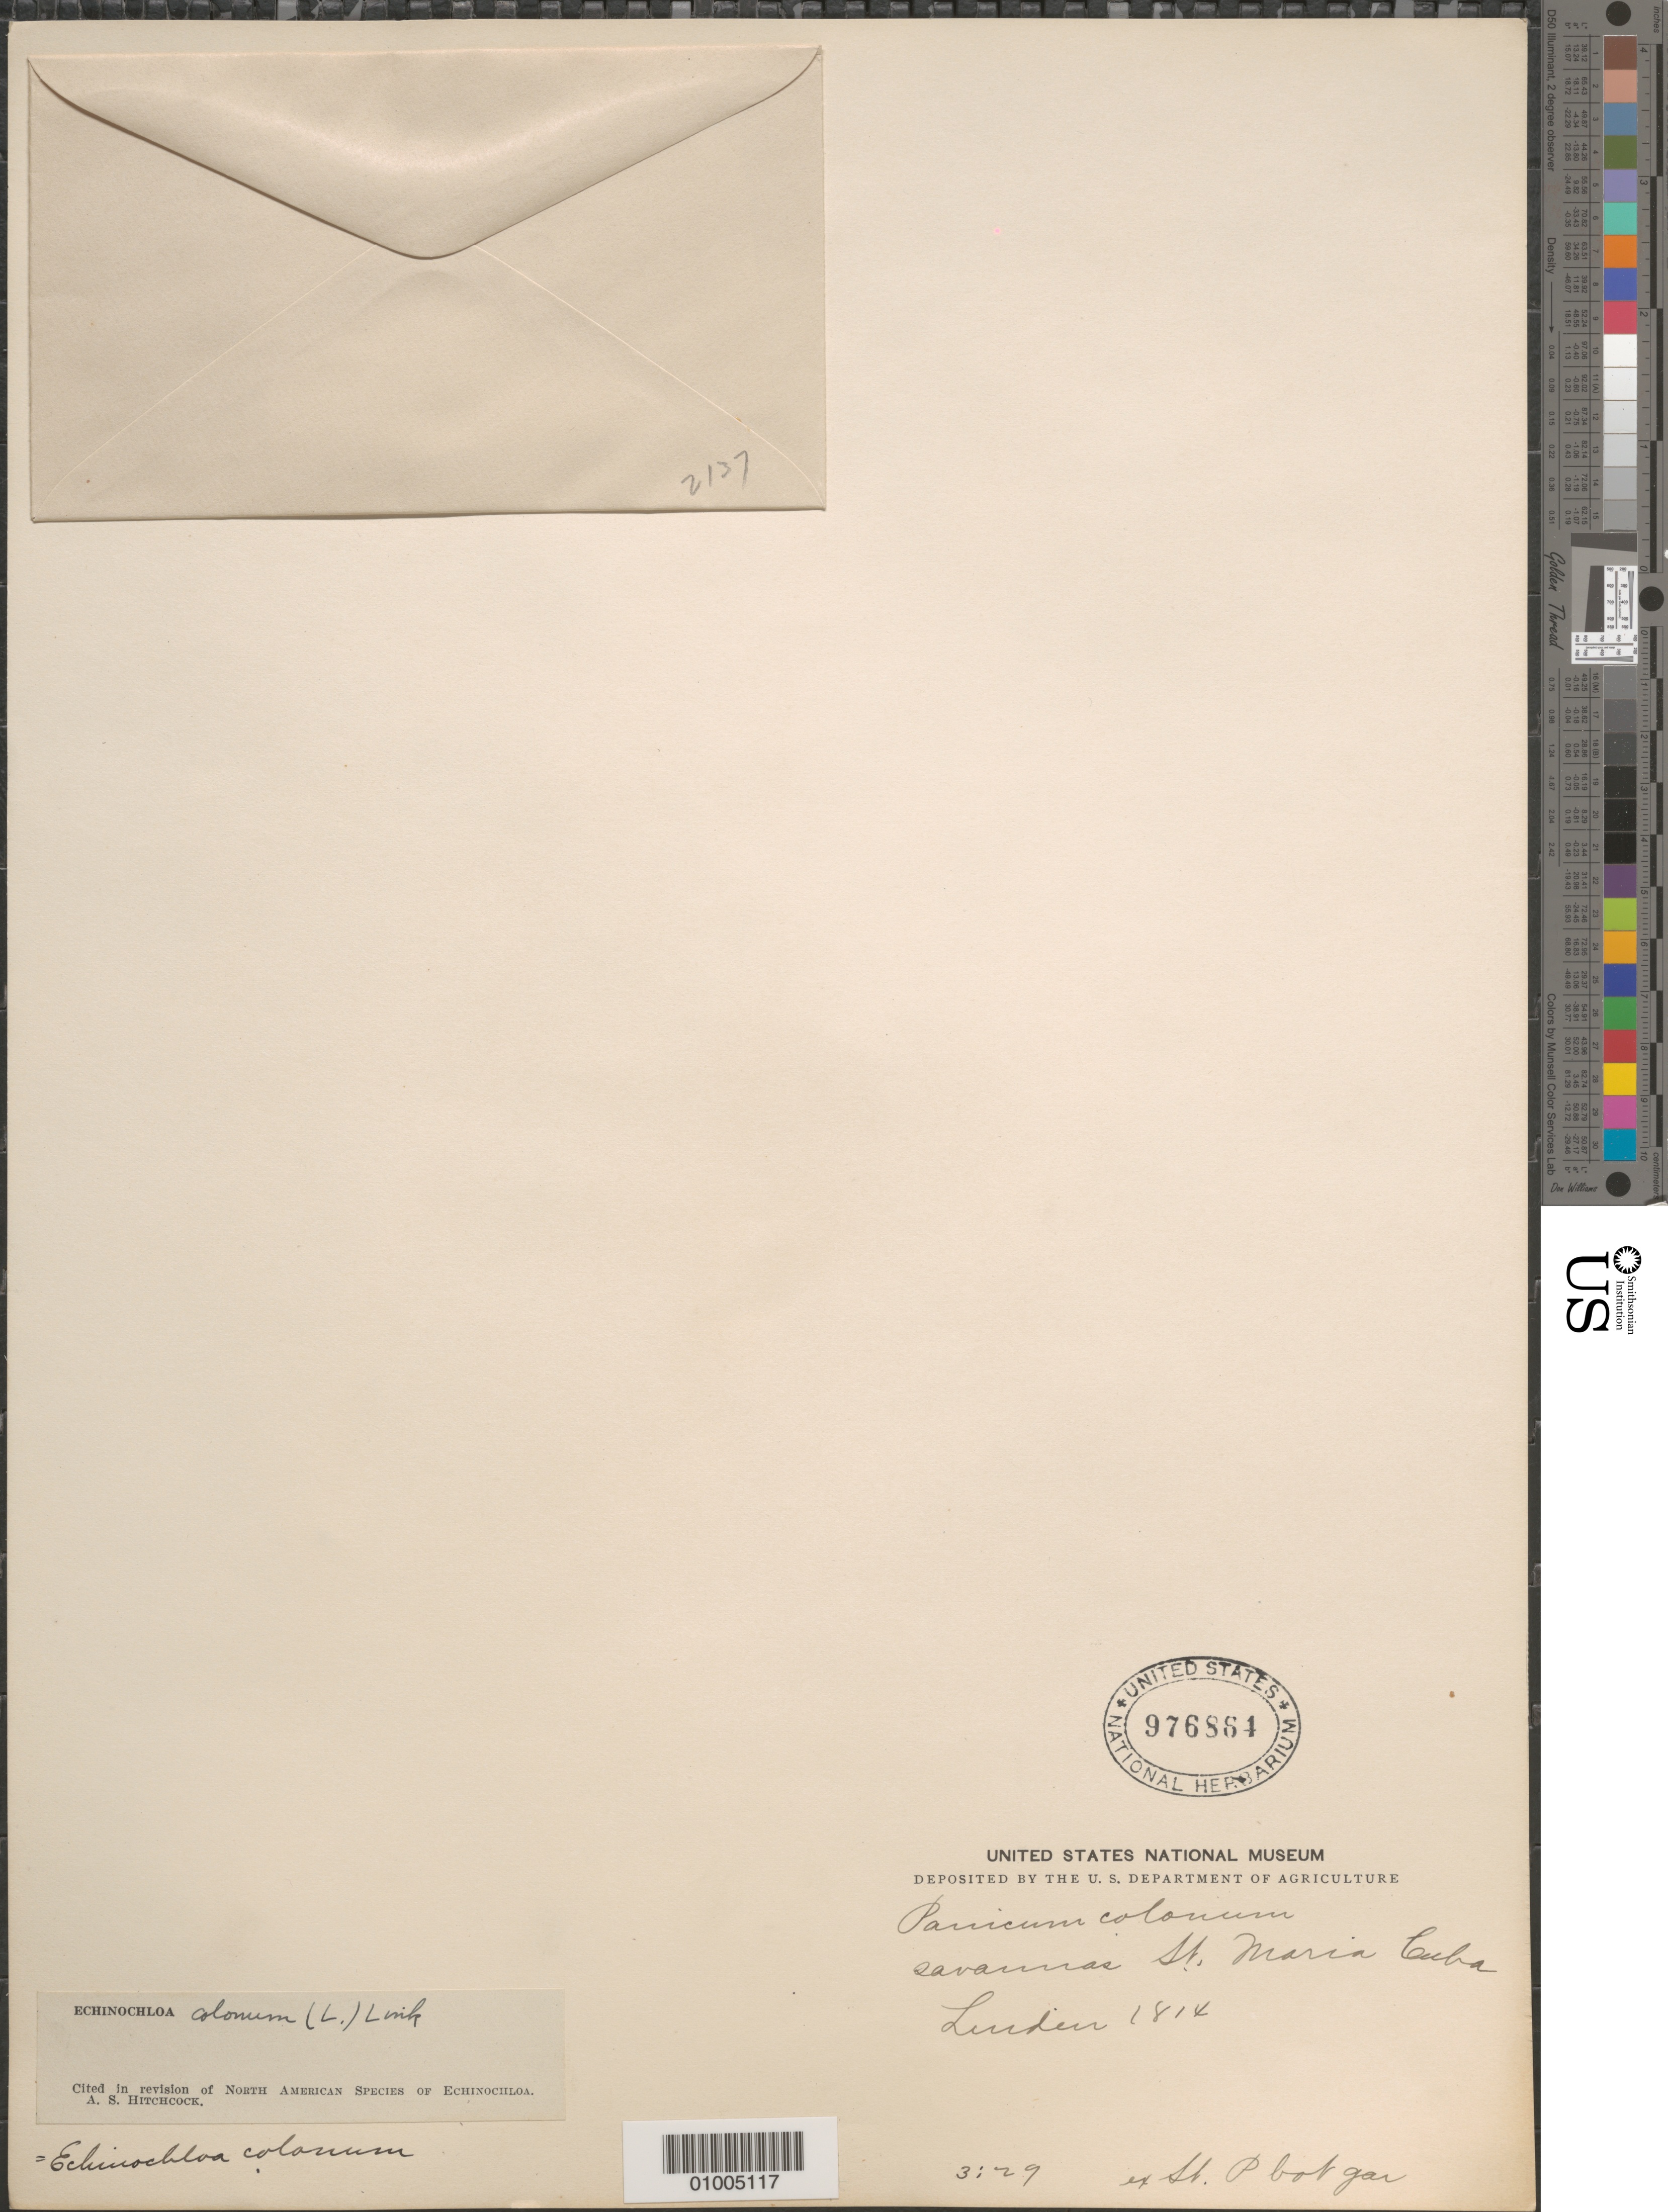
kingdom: Plantae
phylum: Tracheophyta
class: Liliopsida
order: Poales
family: Poaceae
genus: Echinochloa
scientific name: Echinochloa colona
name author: (L.) Link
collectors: J. Linden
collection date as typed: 1814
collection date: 1814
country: Cuba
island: Cuba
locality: St Maria savannas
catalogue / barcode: US 976864